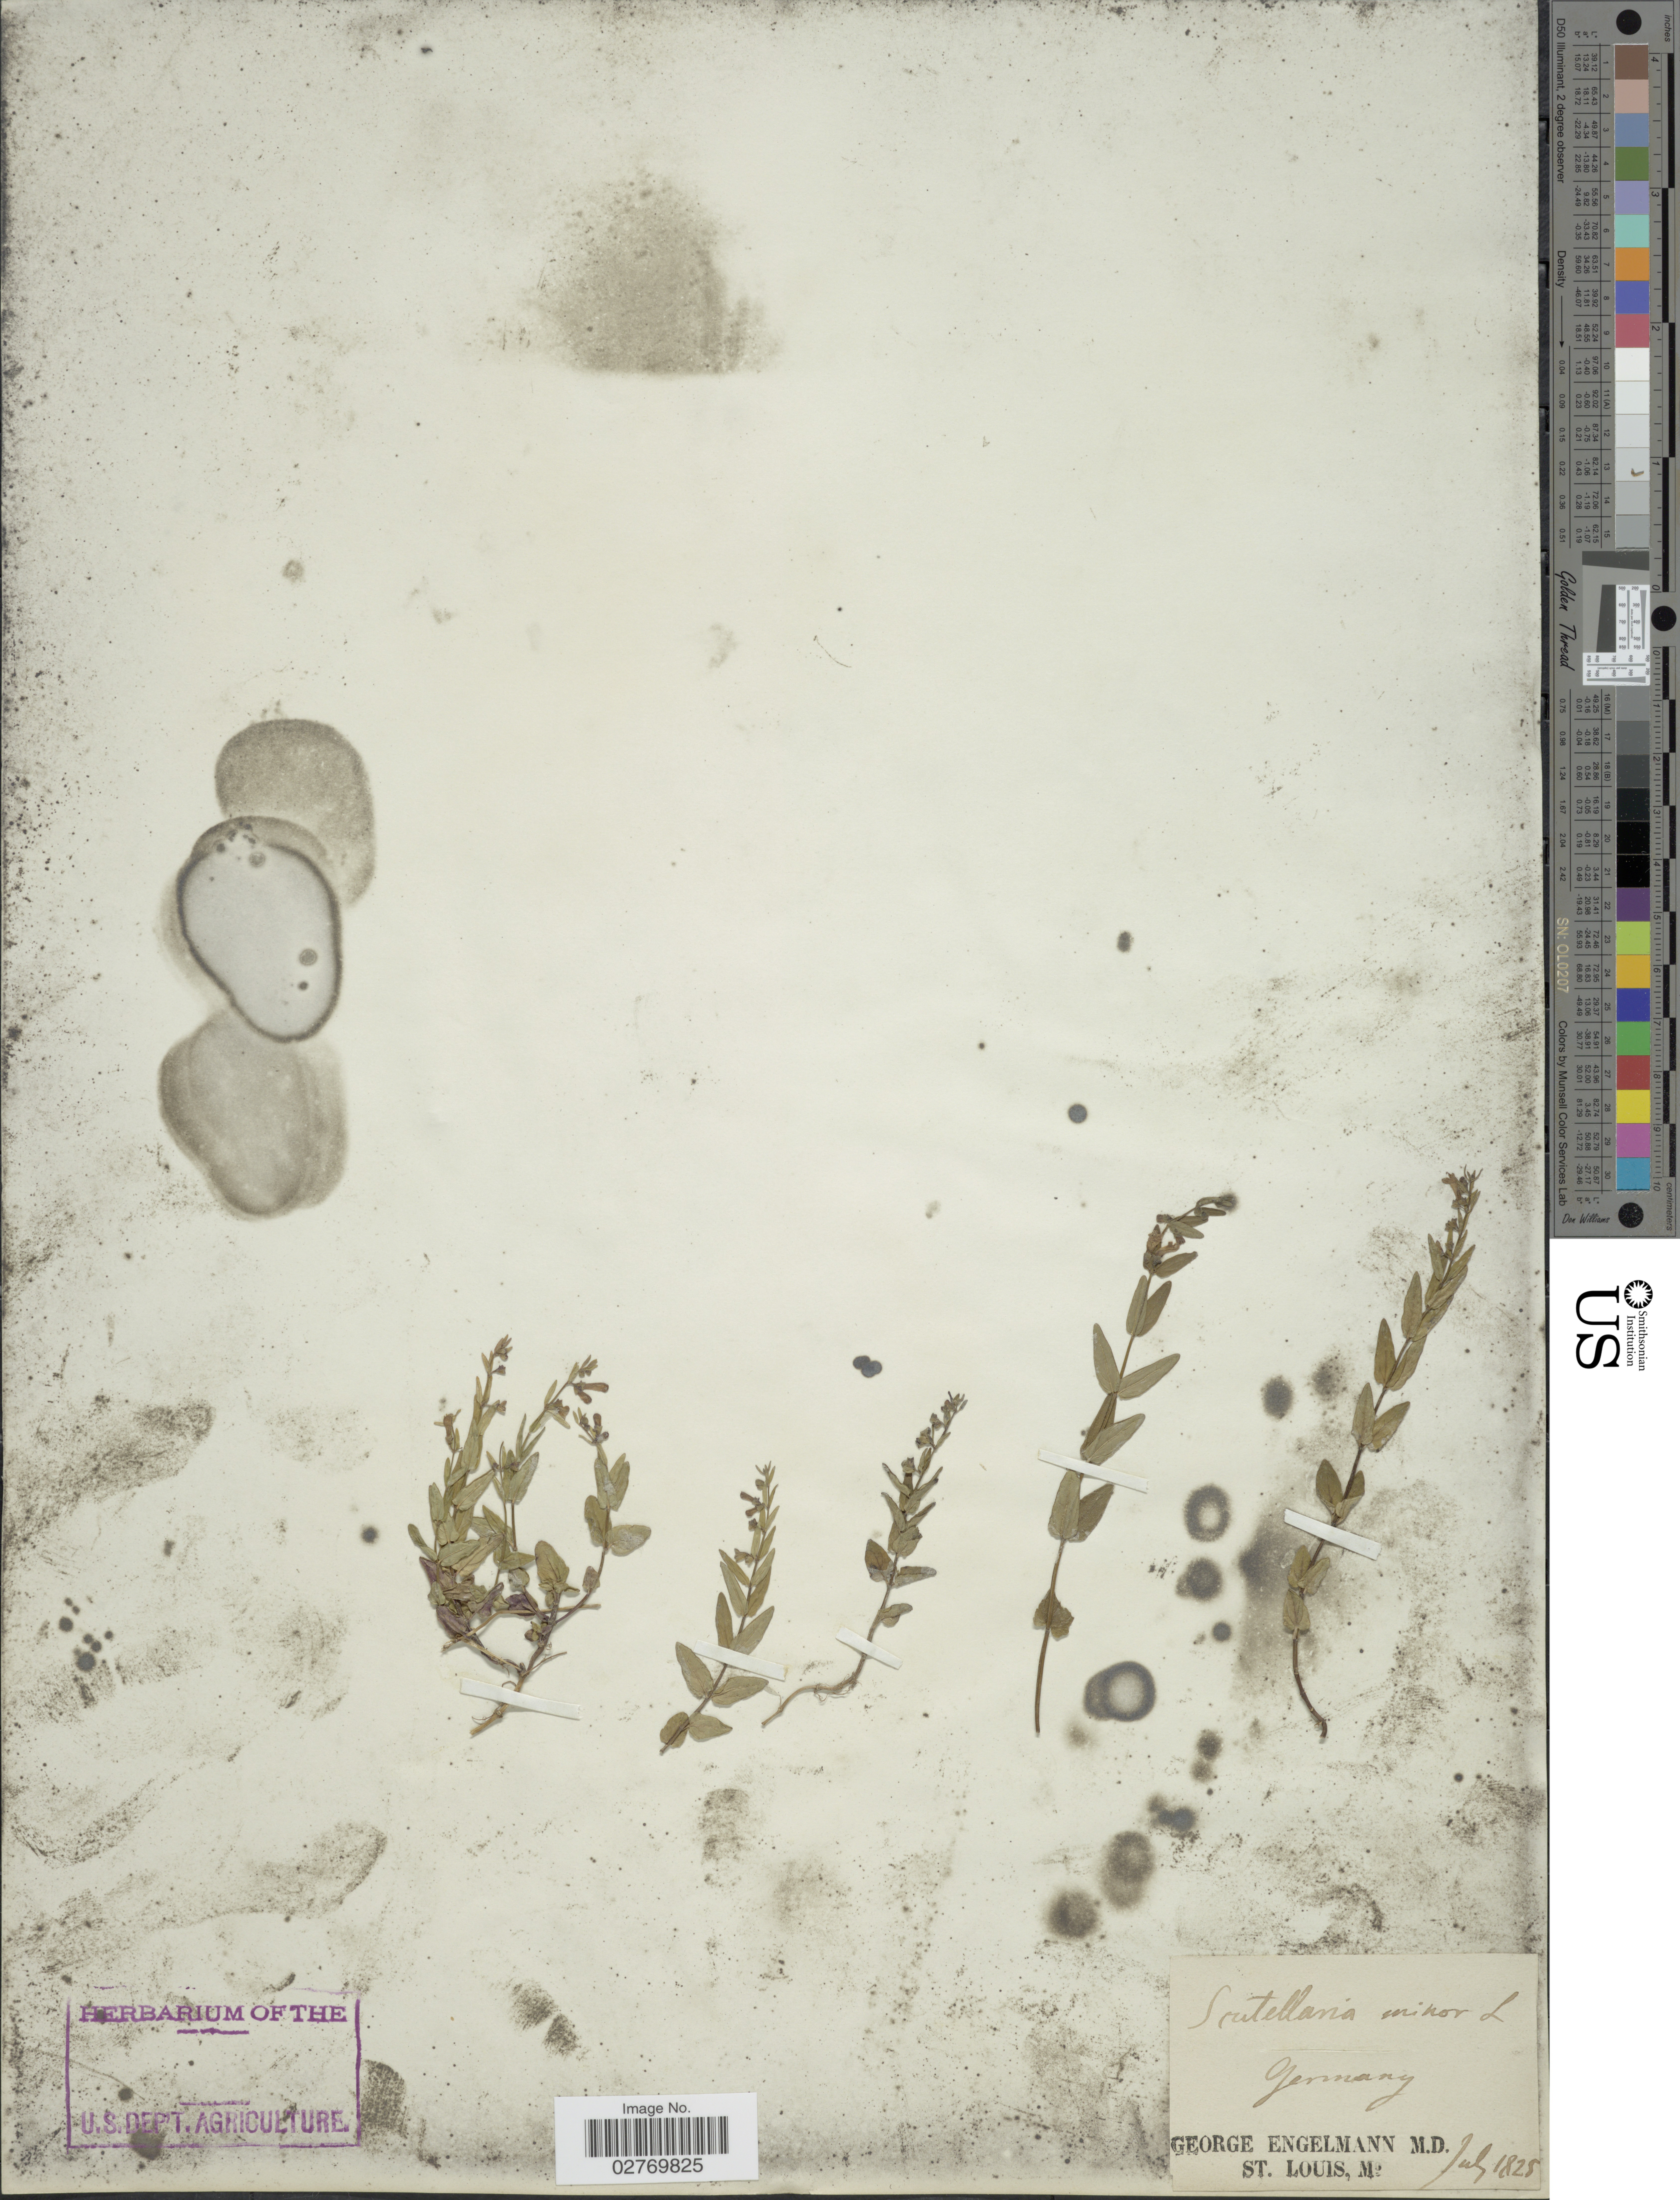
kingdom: Plantae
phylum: Tracheophyta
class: Magnoliopsida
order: Lamiales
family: Lamiaceae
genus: Scutellaria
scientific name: Scutellaria minor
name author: Huds.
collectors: G. Engelmann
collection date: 1825-07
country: Germany